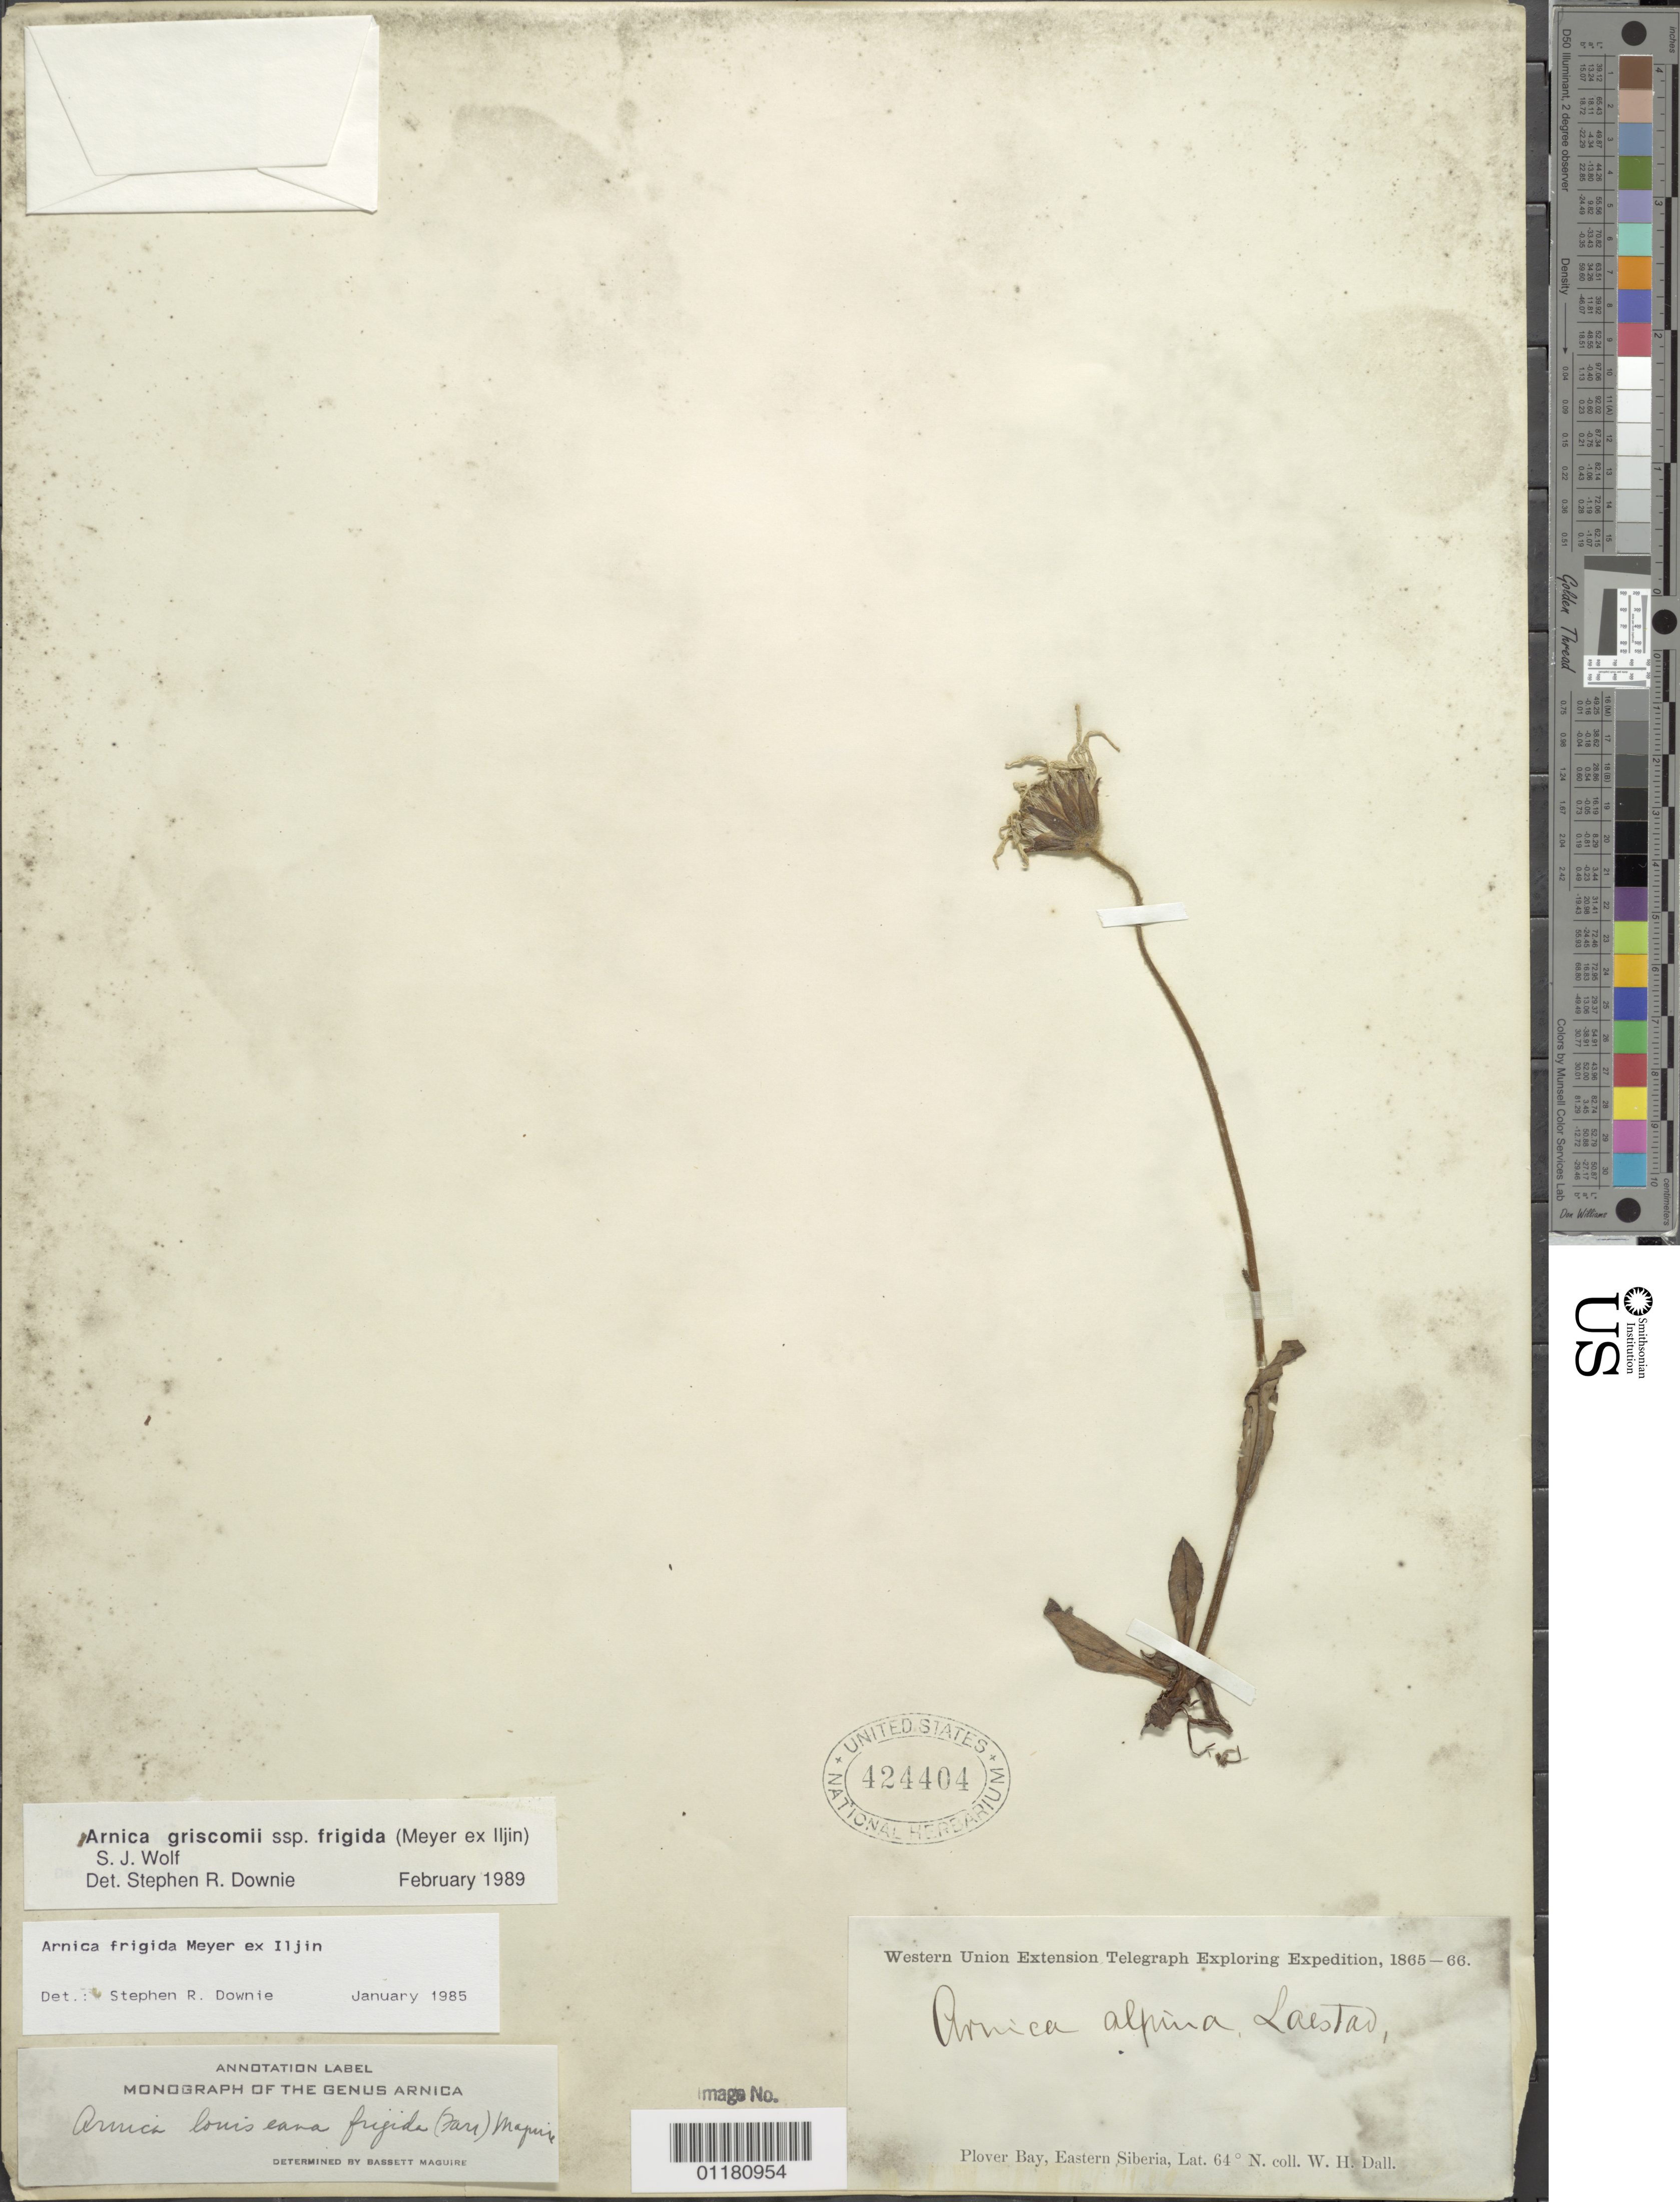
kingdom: Plantae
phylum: Tracheophyta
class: Magnoliopsida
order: Asterales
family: Asteraceae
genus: Arnica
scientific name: Arnica griscomii subsp. frigida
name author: (C.A. Mey. ex Iljin) S.J. Wolf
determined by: Downie, S. R.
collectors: W. Dall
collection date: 1865/1866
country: Russian Federation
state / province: Chukotka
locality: Plover [Providence] Bay. Eastern siberia?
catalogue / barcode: US 424404